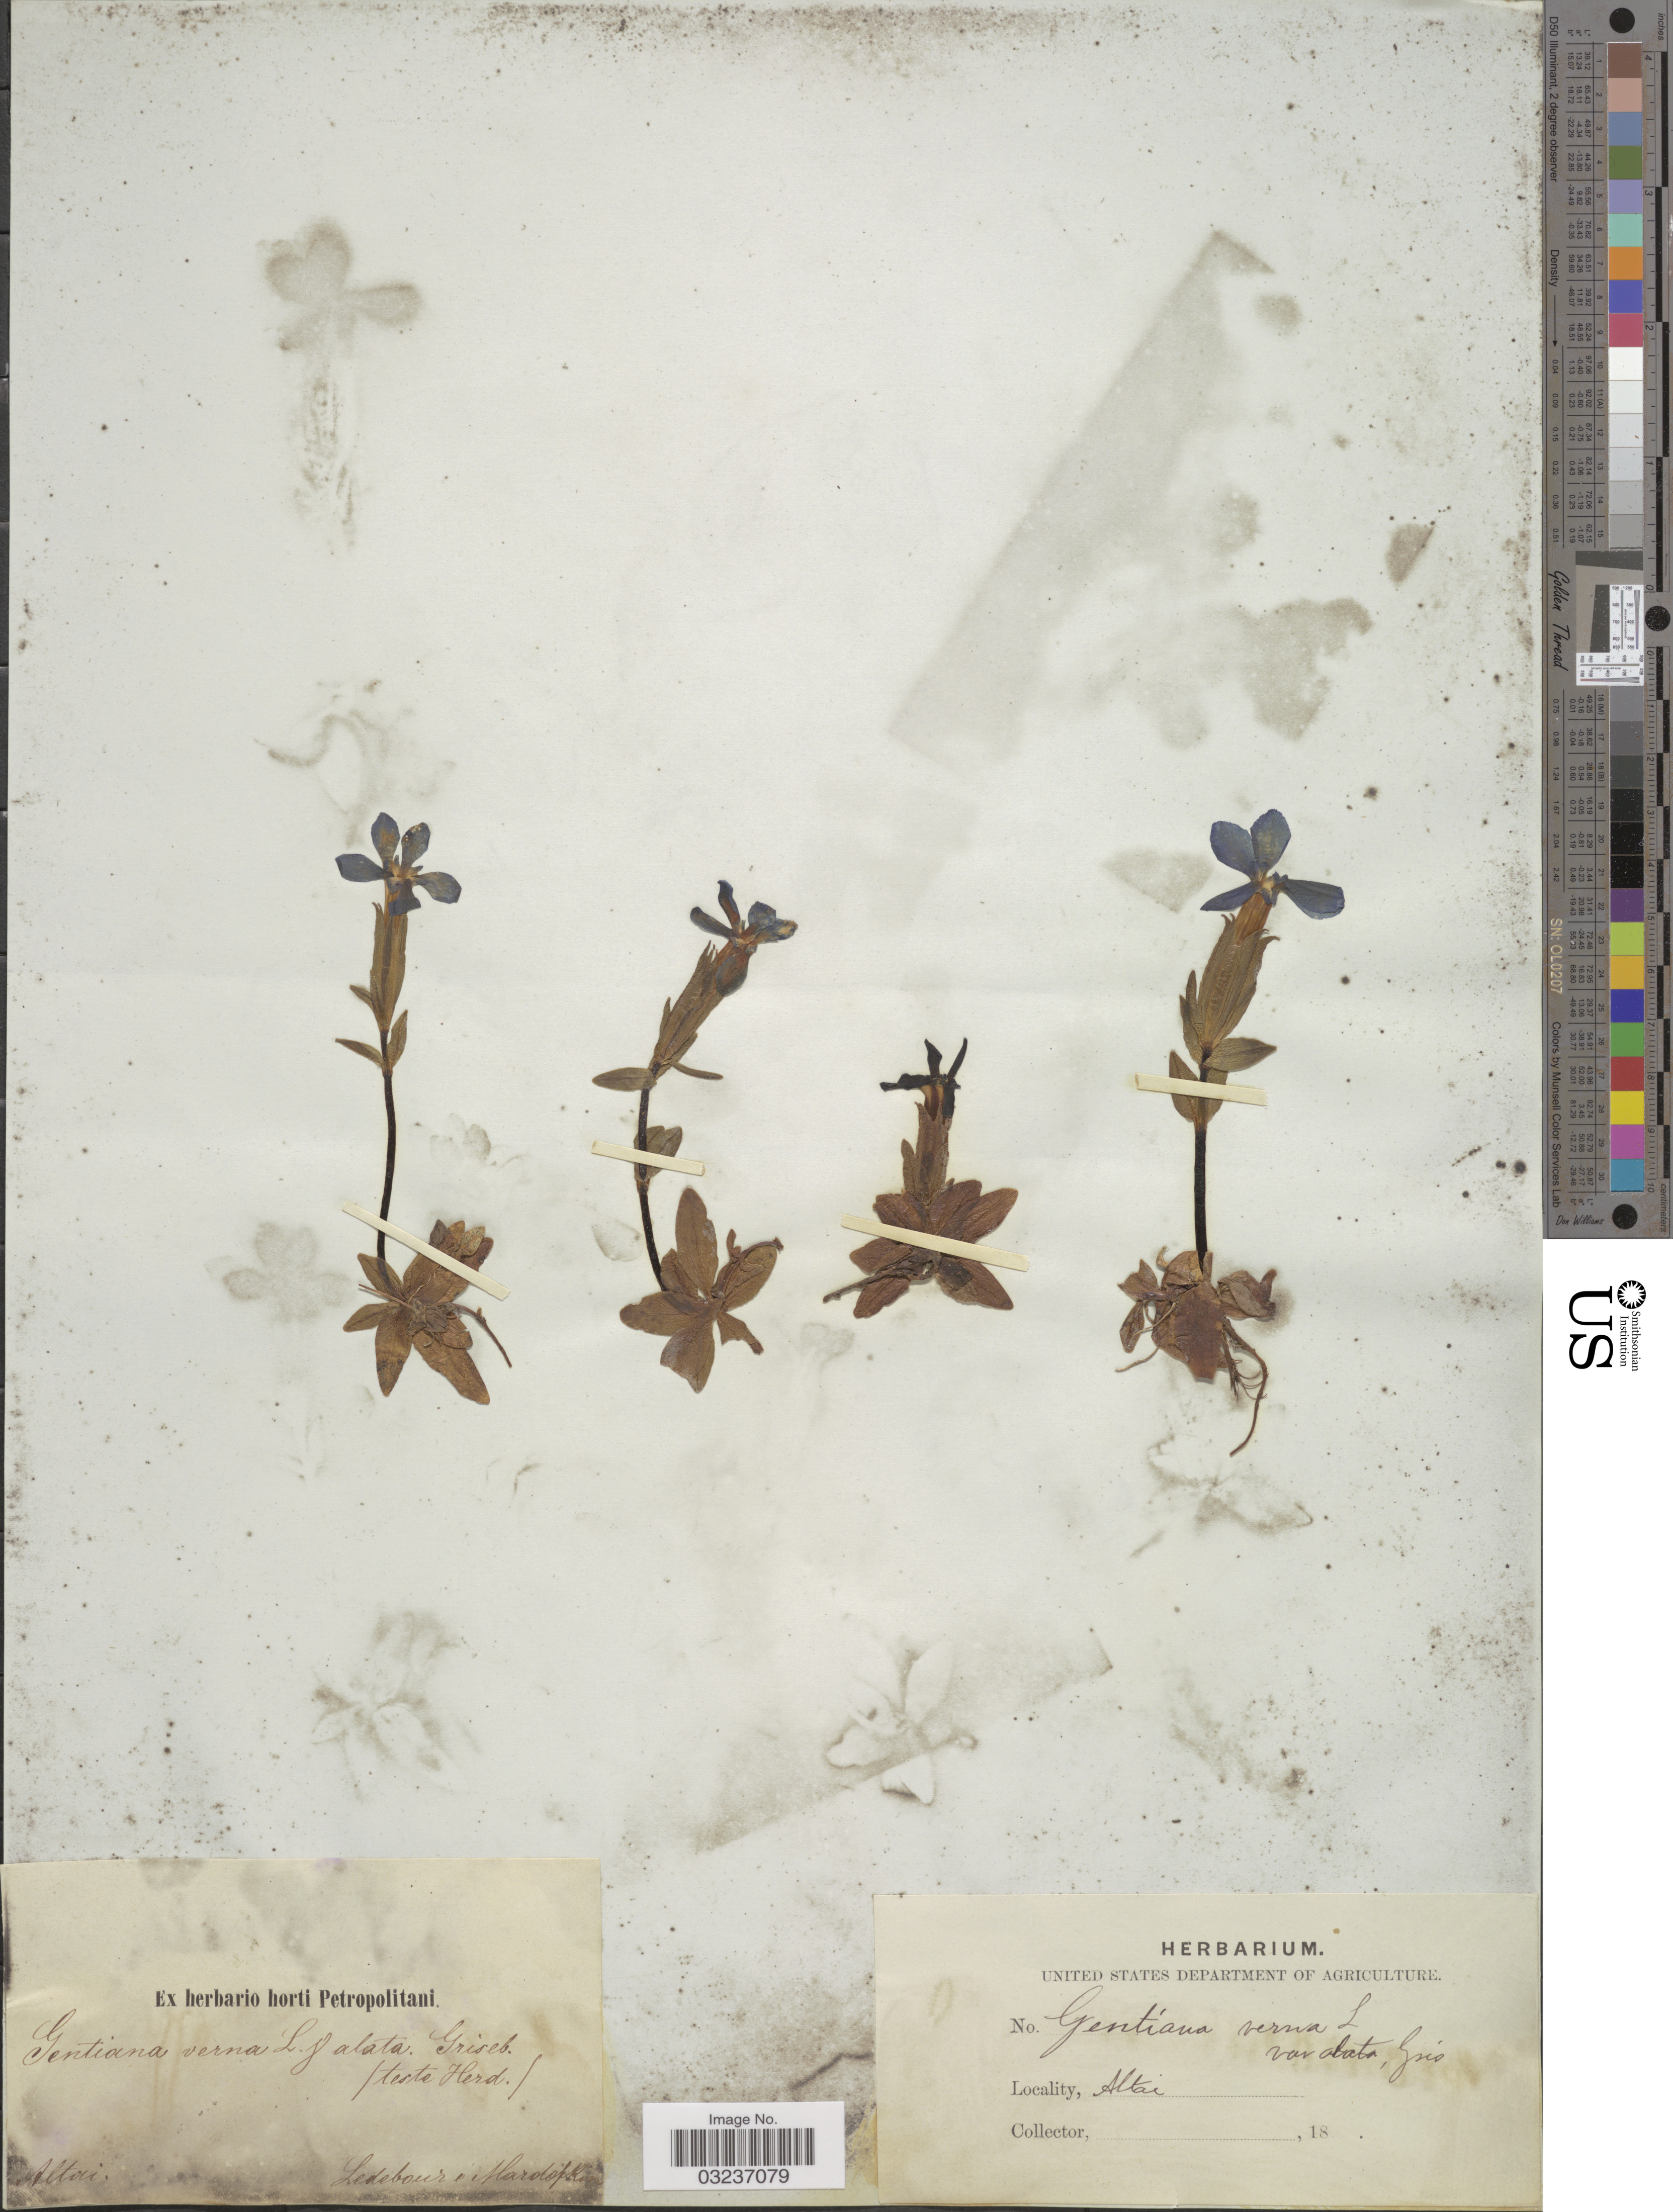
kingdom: Plantae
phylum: Tracheophyta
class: Magnoliopsida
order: Gentianales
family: Gentianaceae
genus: Gentiana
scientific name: Gentiana verna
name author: L.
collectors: Ledebour & Mardofkin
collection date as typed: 18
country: Russian Federation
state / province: Altai Republic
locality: Altai.